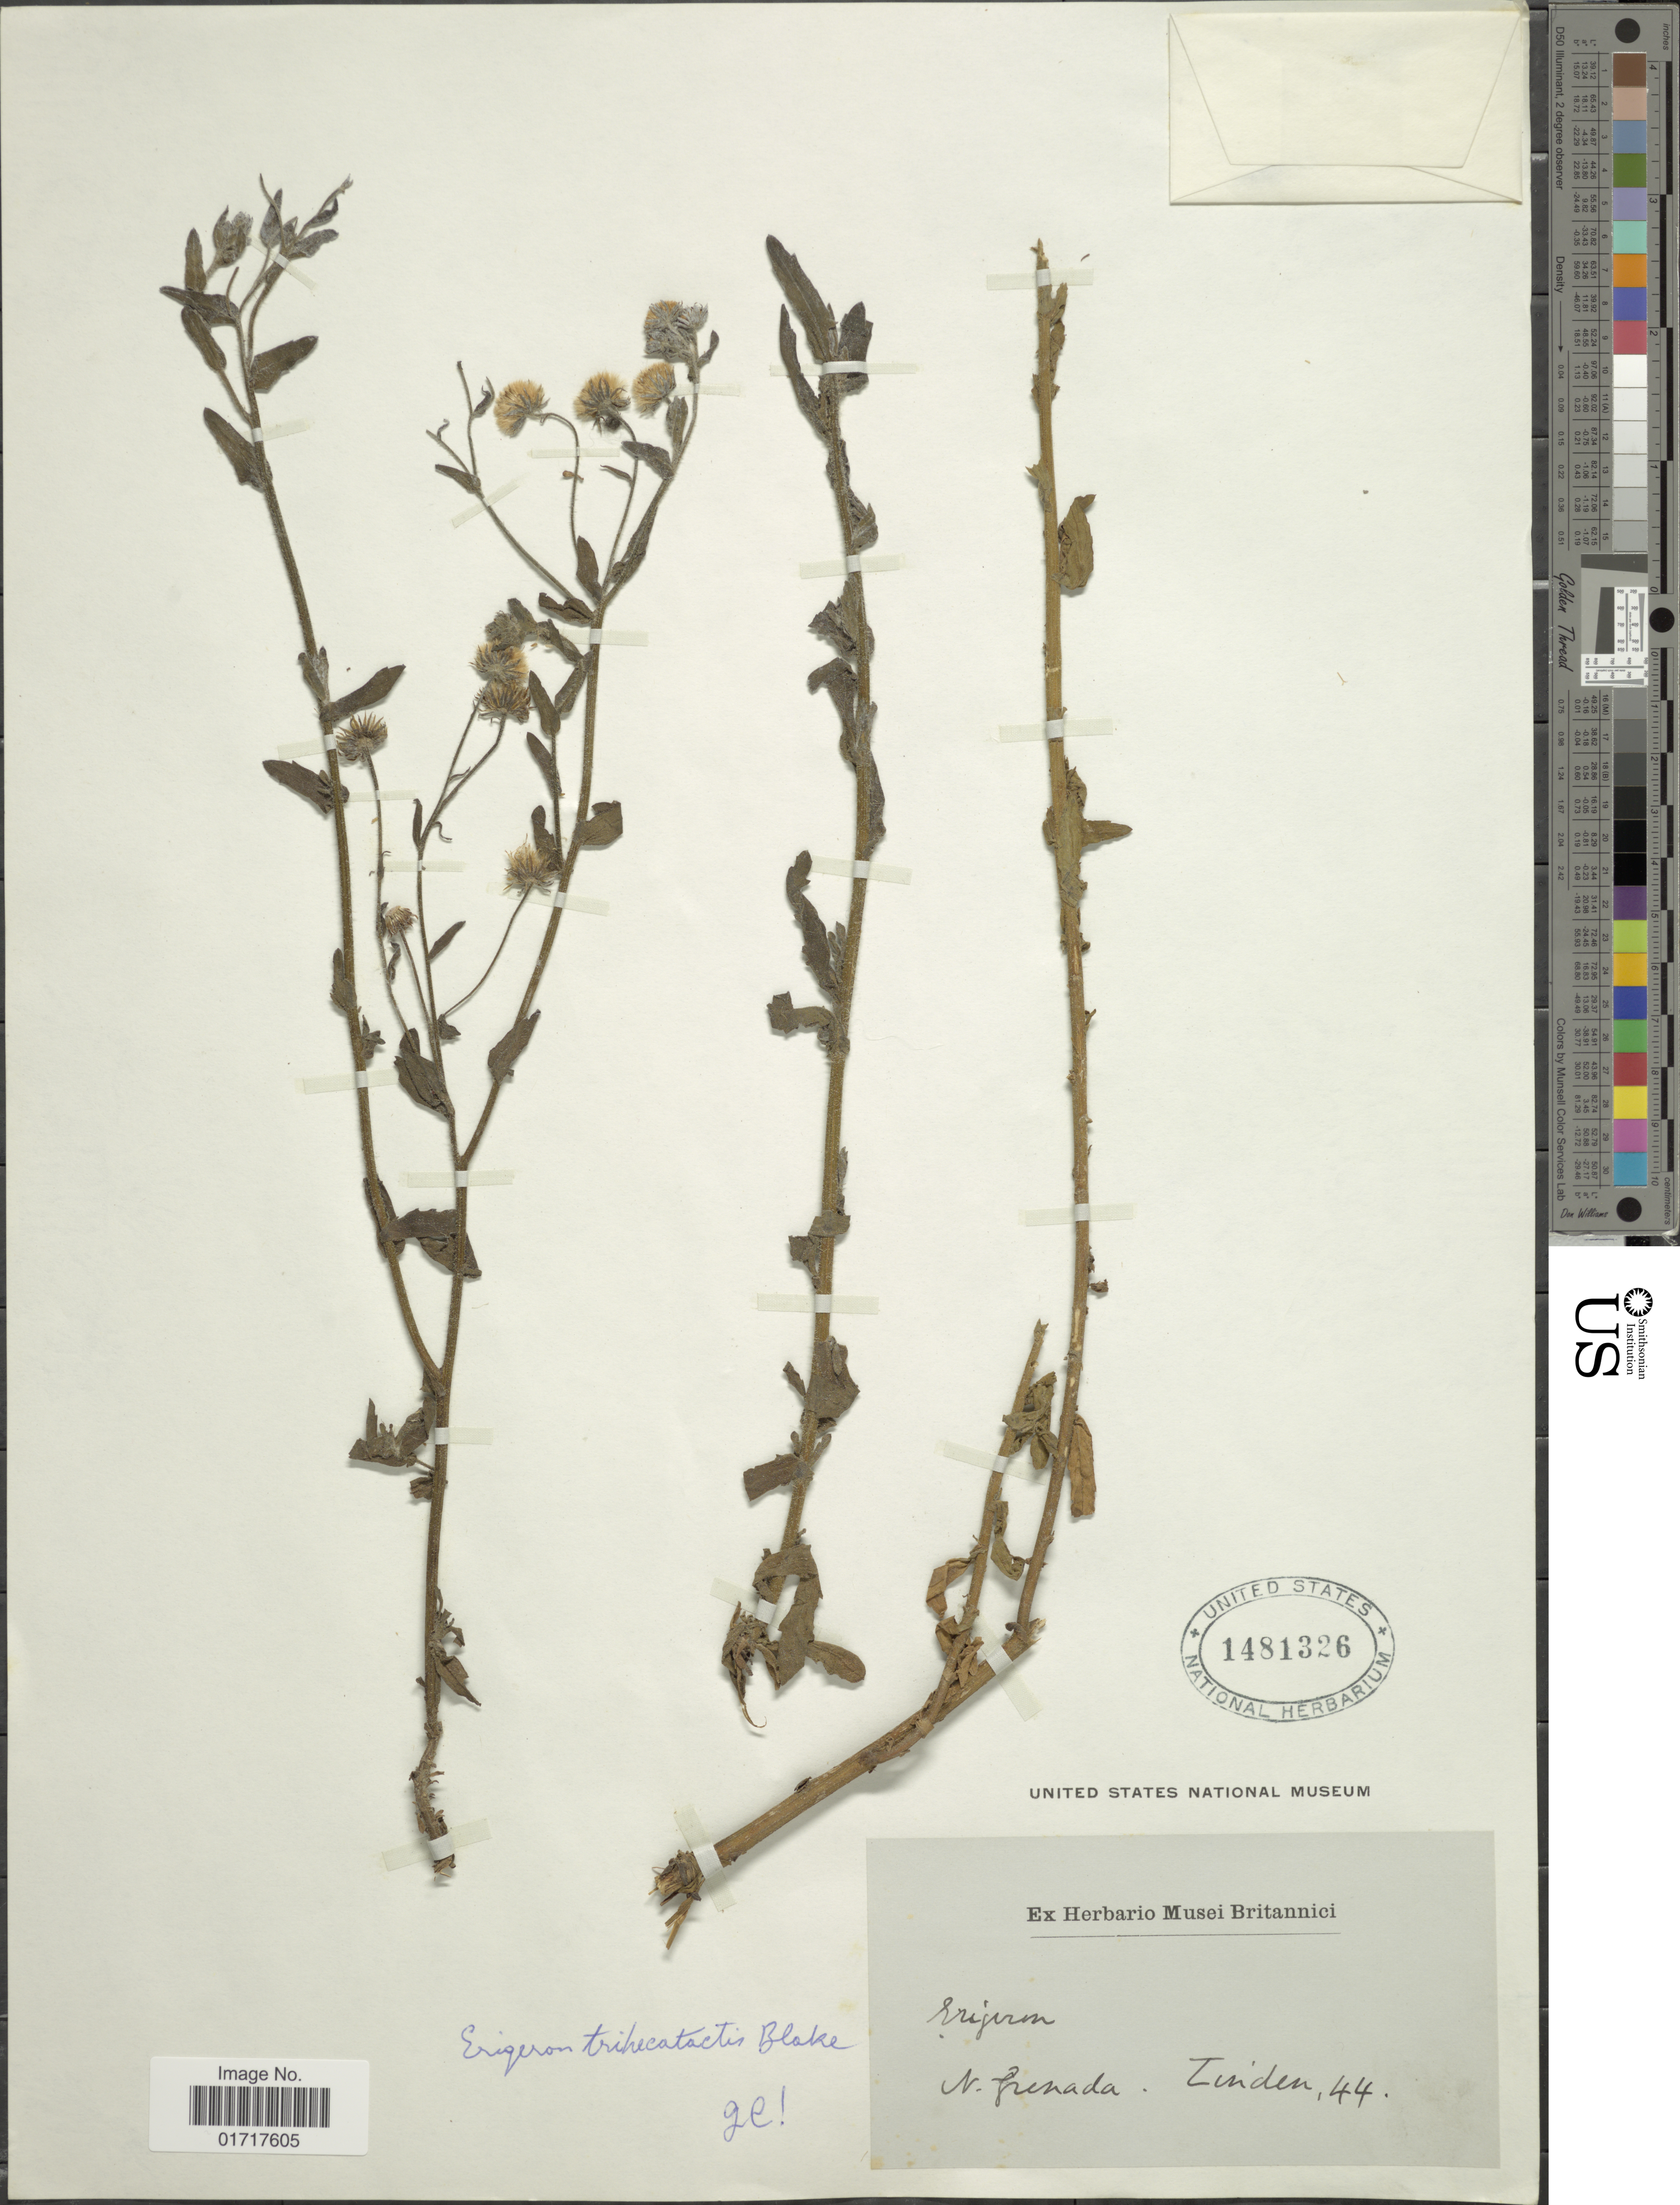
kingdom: Plantae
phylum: Tracheophyta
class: Magnoliopsida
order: Asterales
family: Asteraceae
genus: Conyza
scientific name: Conyza trihecatactis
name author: (S.F. Blake) Cuatrec.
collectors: -- Linden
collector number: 44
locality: N. Grenada.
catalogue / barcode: US 1481326